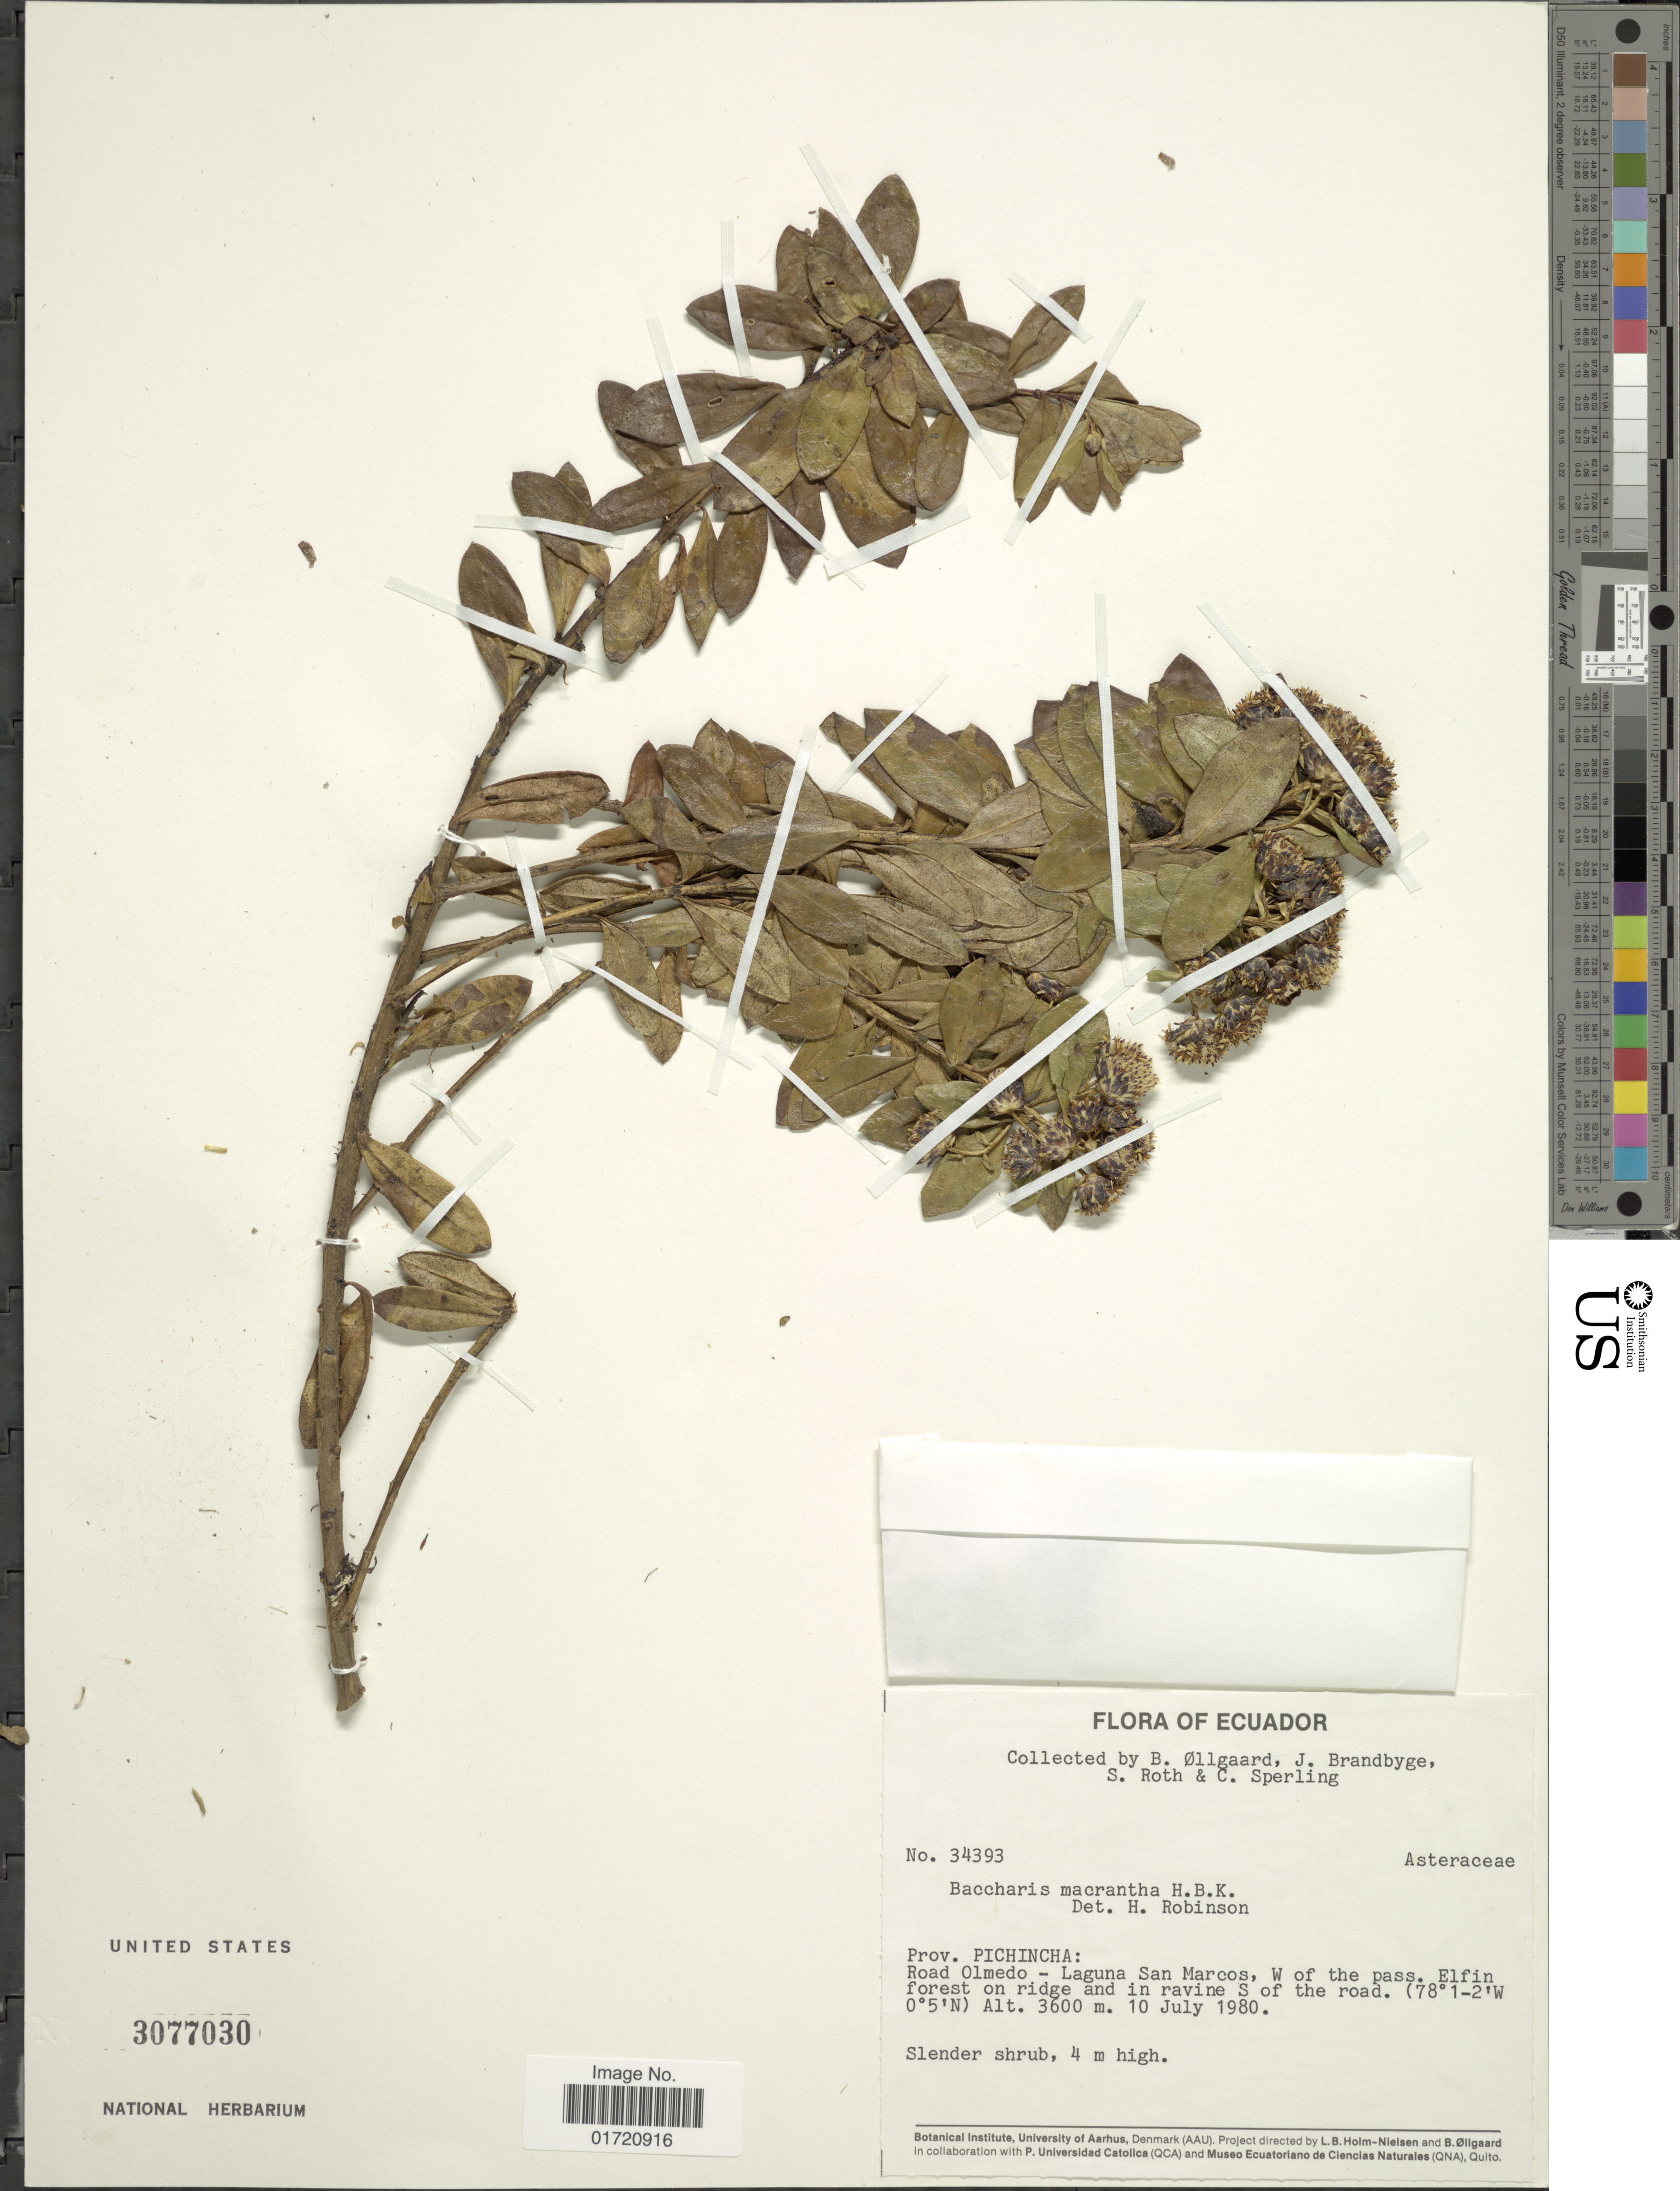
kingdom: Plantae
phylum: Tracheophyta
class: Magnoliopsida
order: Asterales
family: Asteraceae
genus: Baccharis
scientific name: Baccharis macrantha subsp. cundinamarcensis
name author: (Cuatrec.) Cuatrec.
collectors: B. Øllgaard, J. Brandbyge, S. Roth & C. Sperling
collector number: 34393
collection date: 1980-07-10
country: Ecuador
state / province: Pichincha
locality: Road Olmedo-Laguna San Marcos, W of the pass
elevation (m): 3600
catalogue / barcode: US 3077030